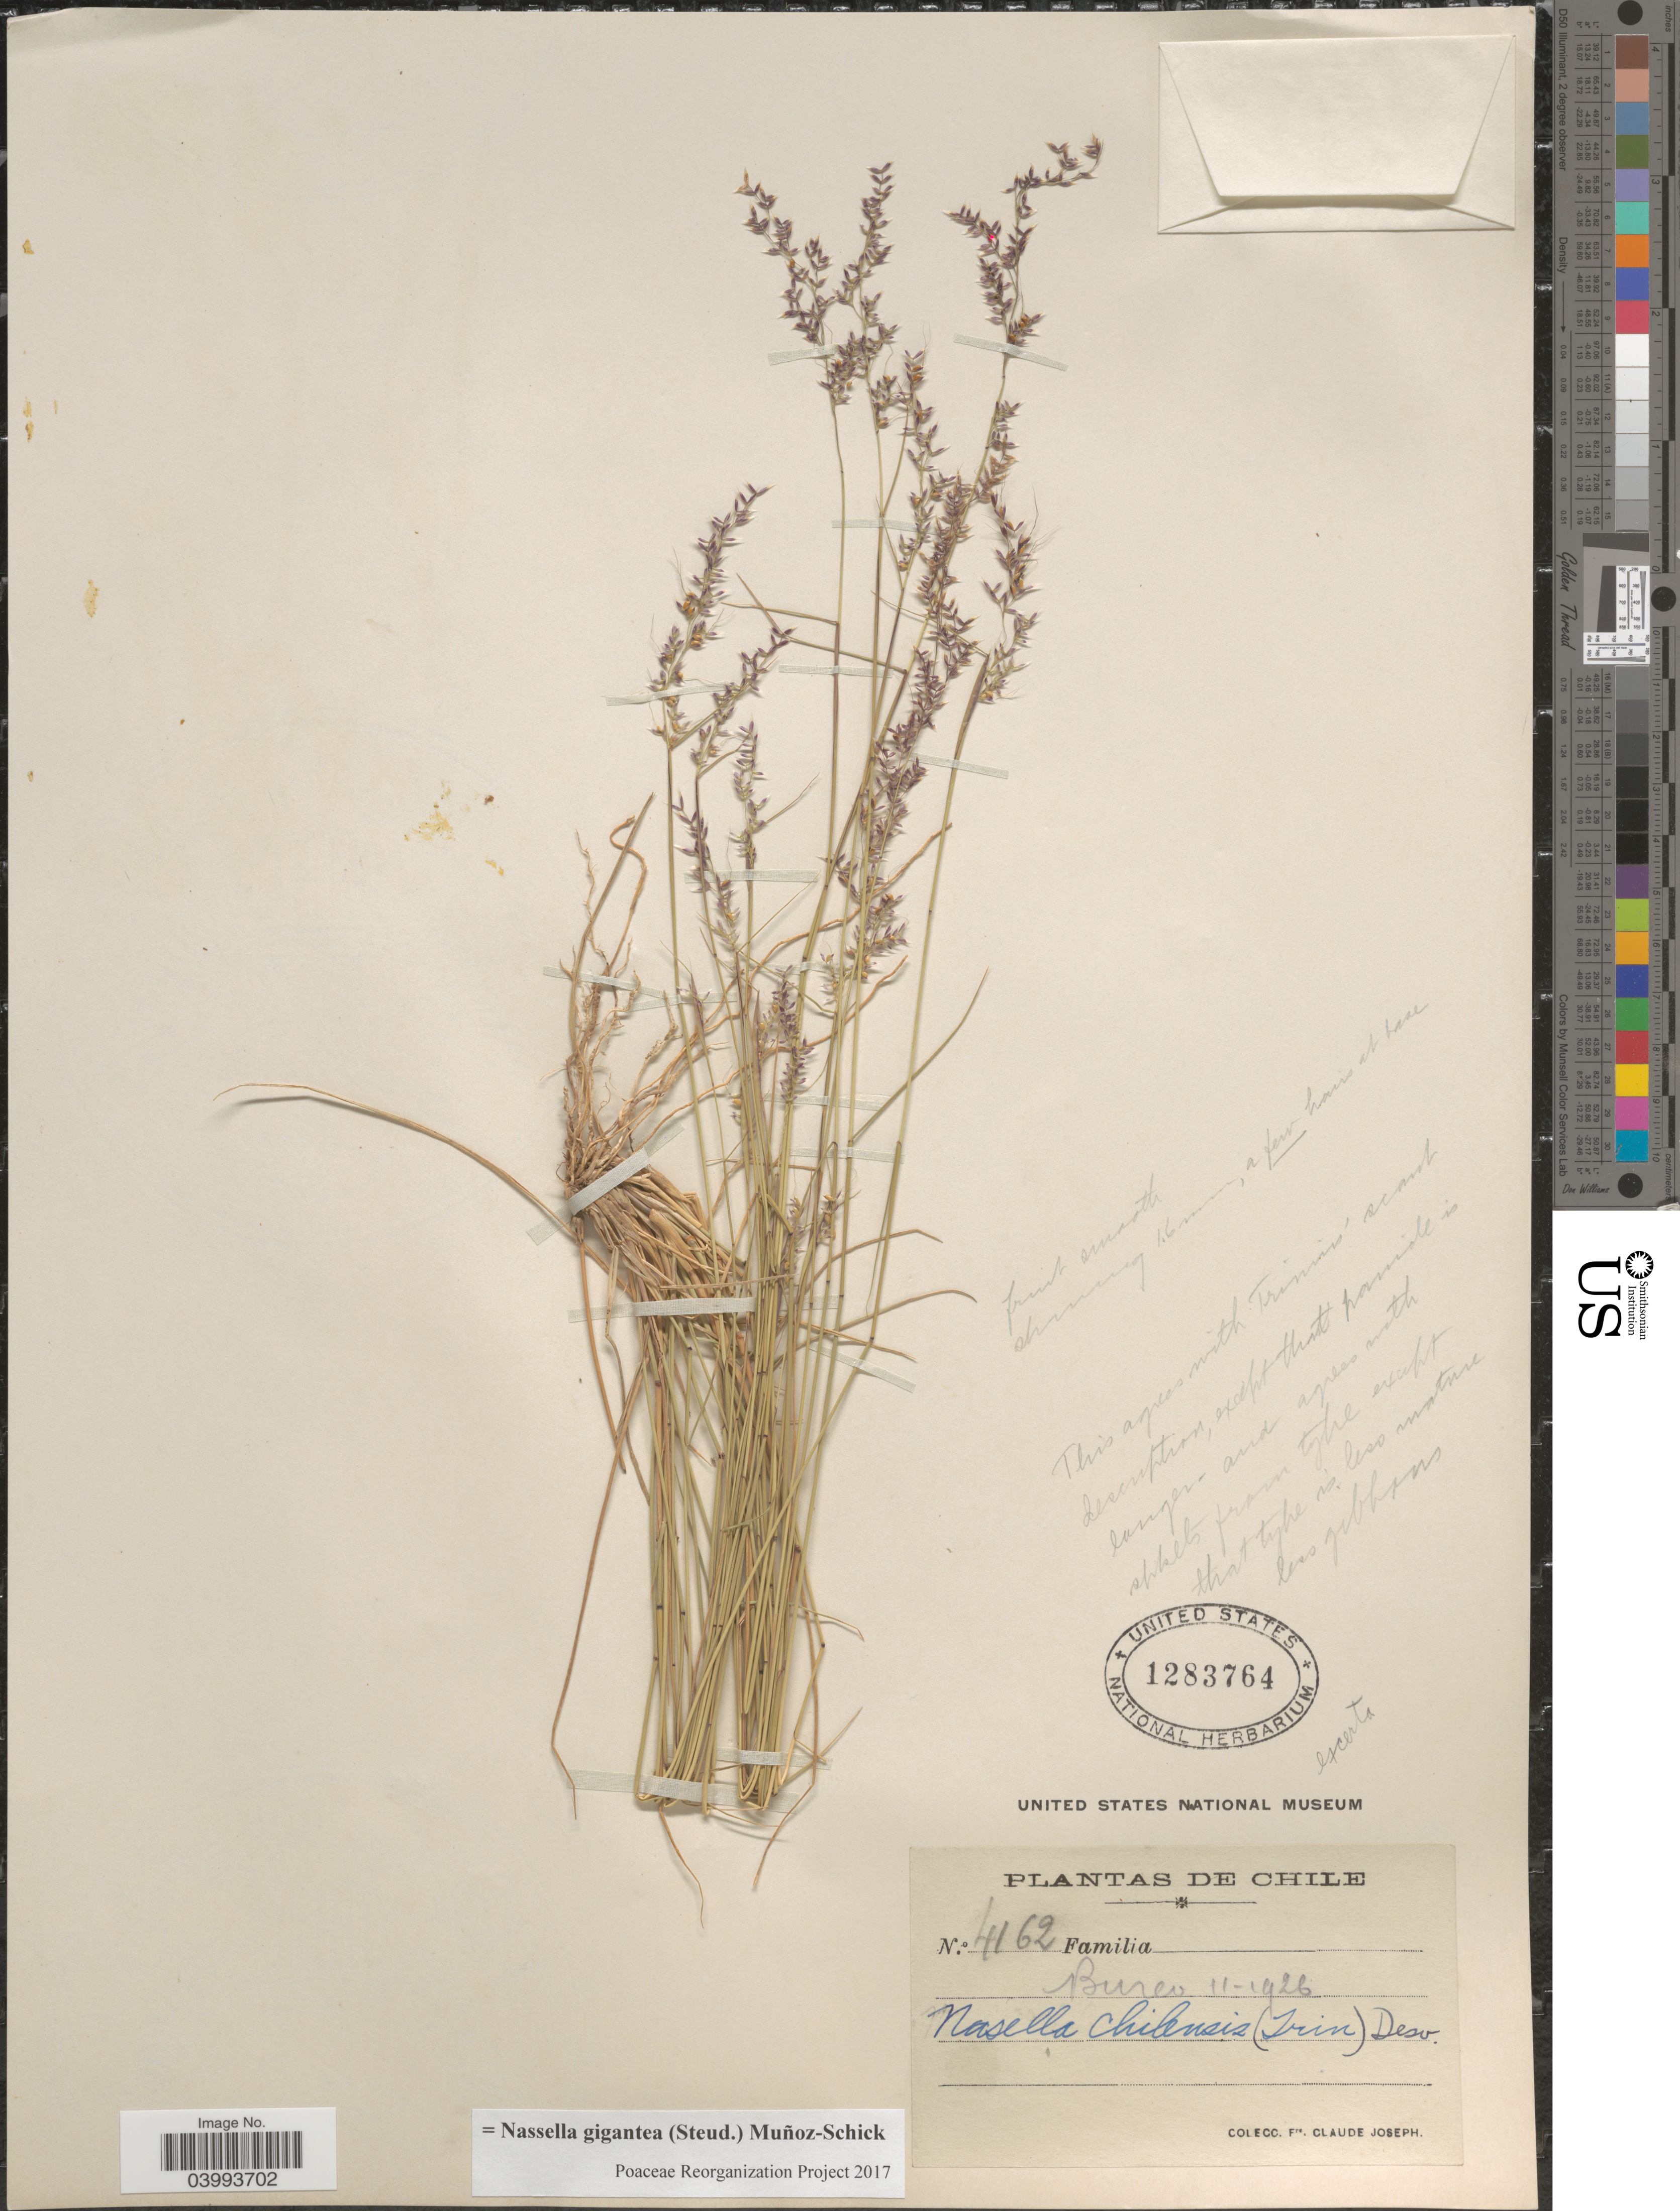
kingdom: Plantae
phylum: Tracheophyta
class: Liliopsida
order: Poales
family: Poaceae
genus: Nassella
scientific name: Nassella gigantea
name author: (Steud.) Muñoz-Schick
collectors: Bro. Claude-Joseph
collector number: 4162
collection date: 1926-11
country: Chile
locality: Bureo.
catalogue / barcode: US 1283764